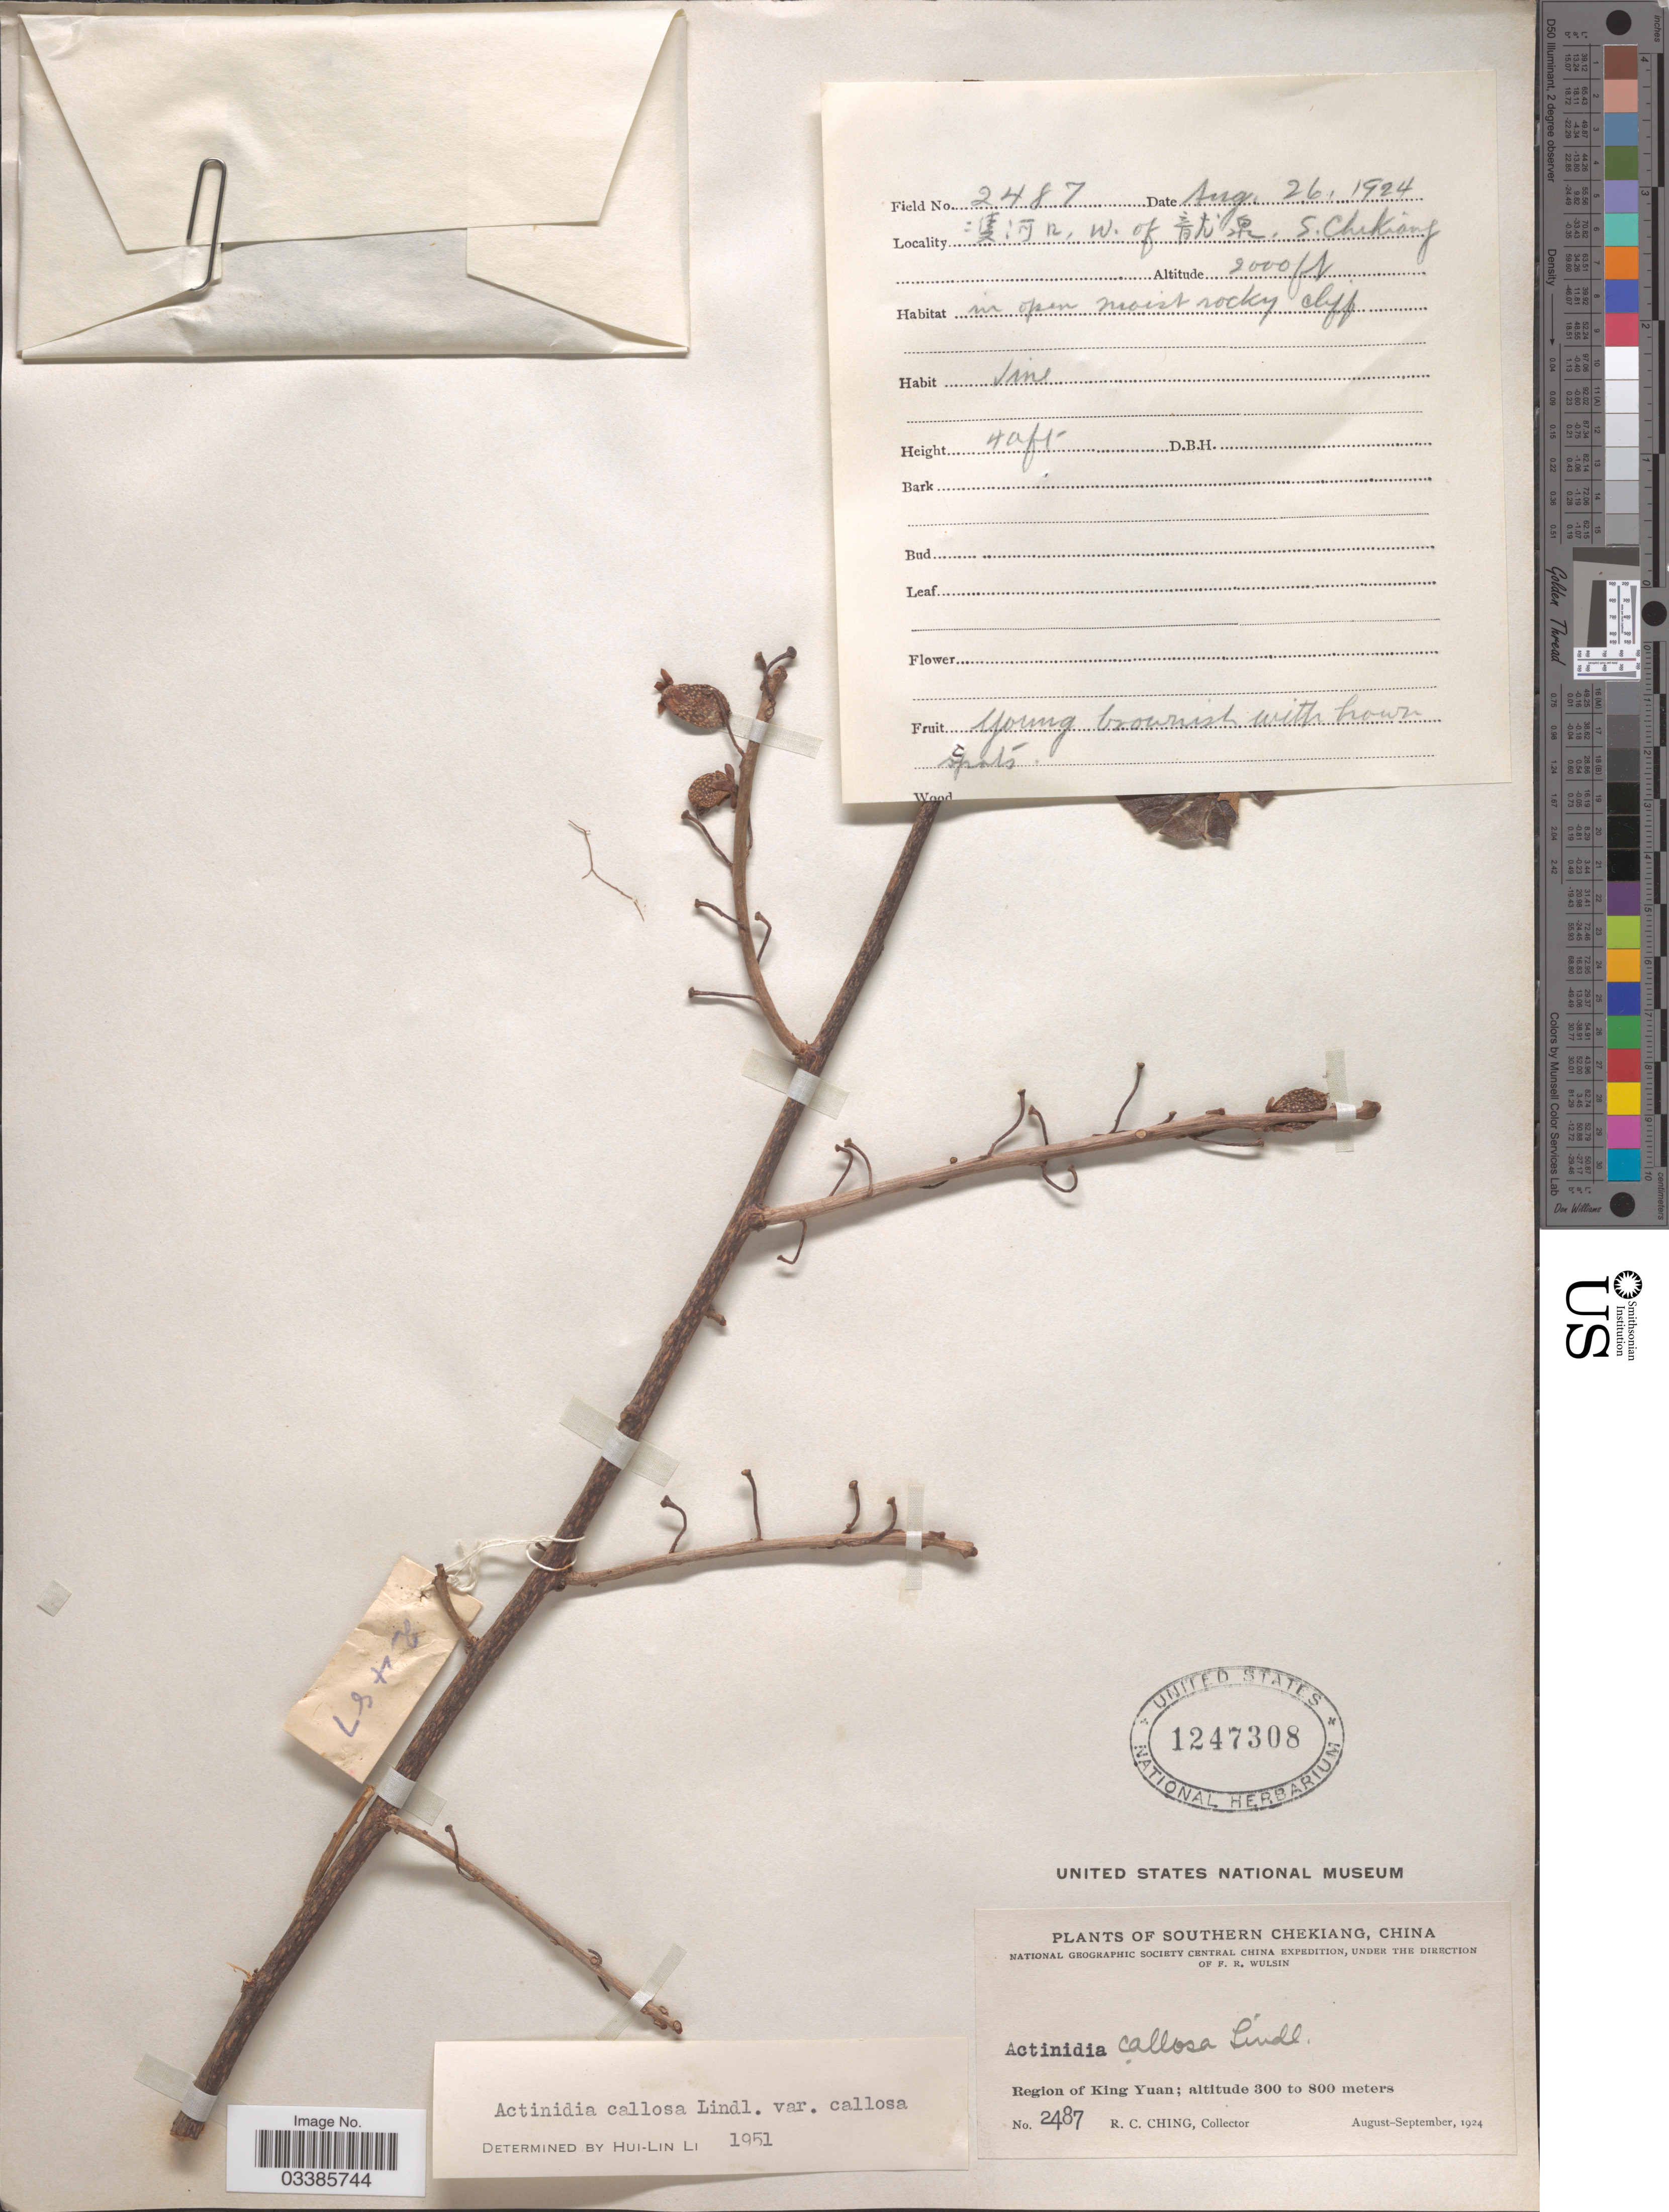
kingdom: Plantae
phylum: Tracheophyta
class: Magnoliopsida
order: Ericales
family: Actinidiaceae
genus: Actinidia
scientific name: Actinidia callosa var. callosa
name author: Lindl.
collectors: R. C. Ching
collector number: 2487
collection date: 1924-08/1924-09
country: China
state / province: Zhejiang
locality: Southern Chekiang. Region of King Yuan.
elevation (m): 300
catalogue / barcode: US 1247308